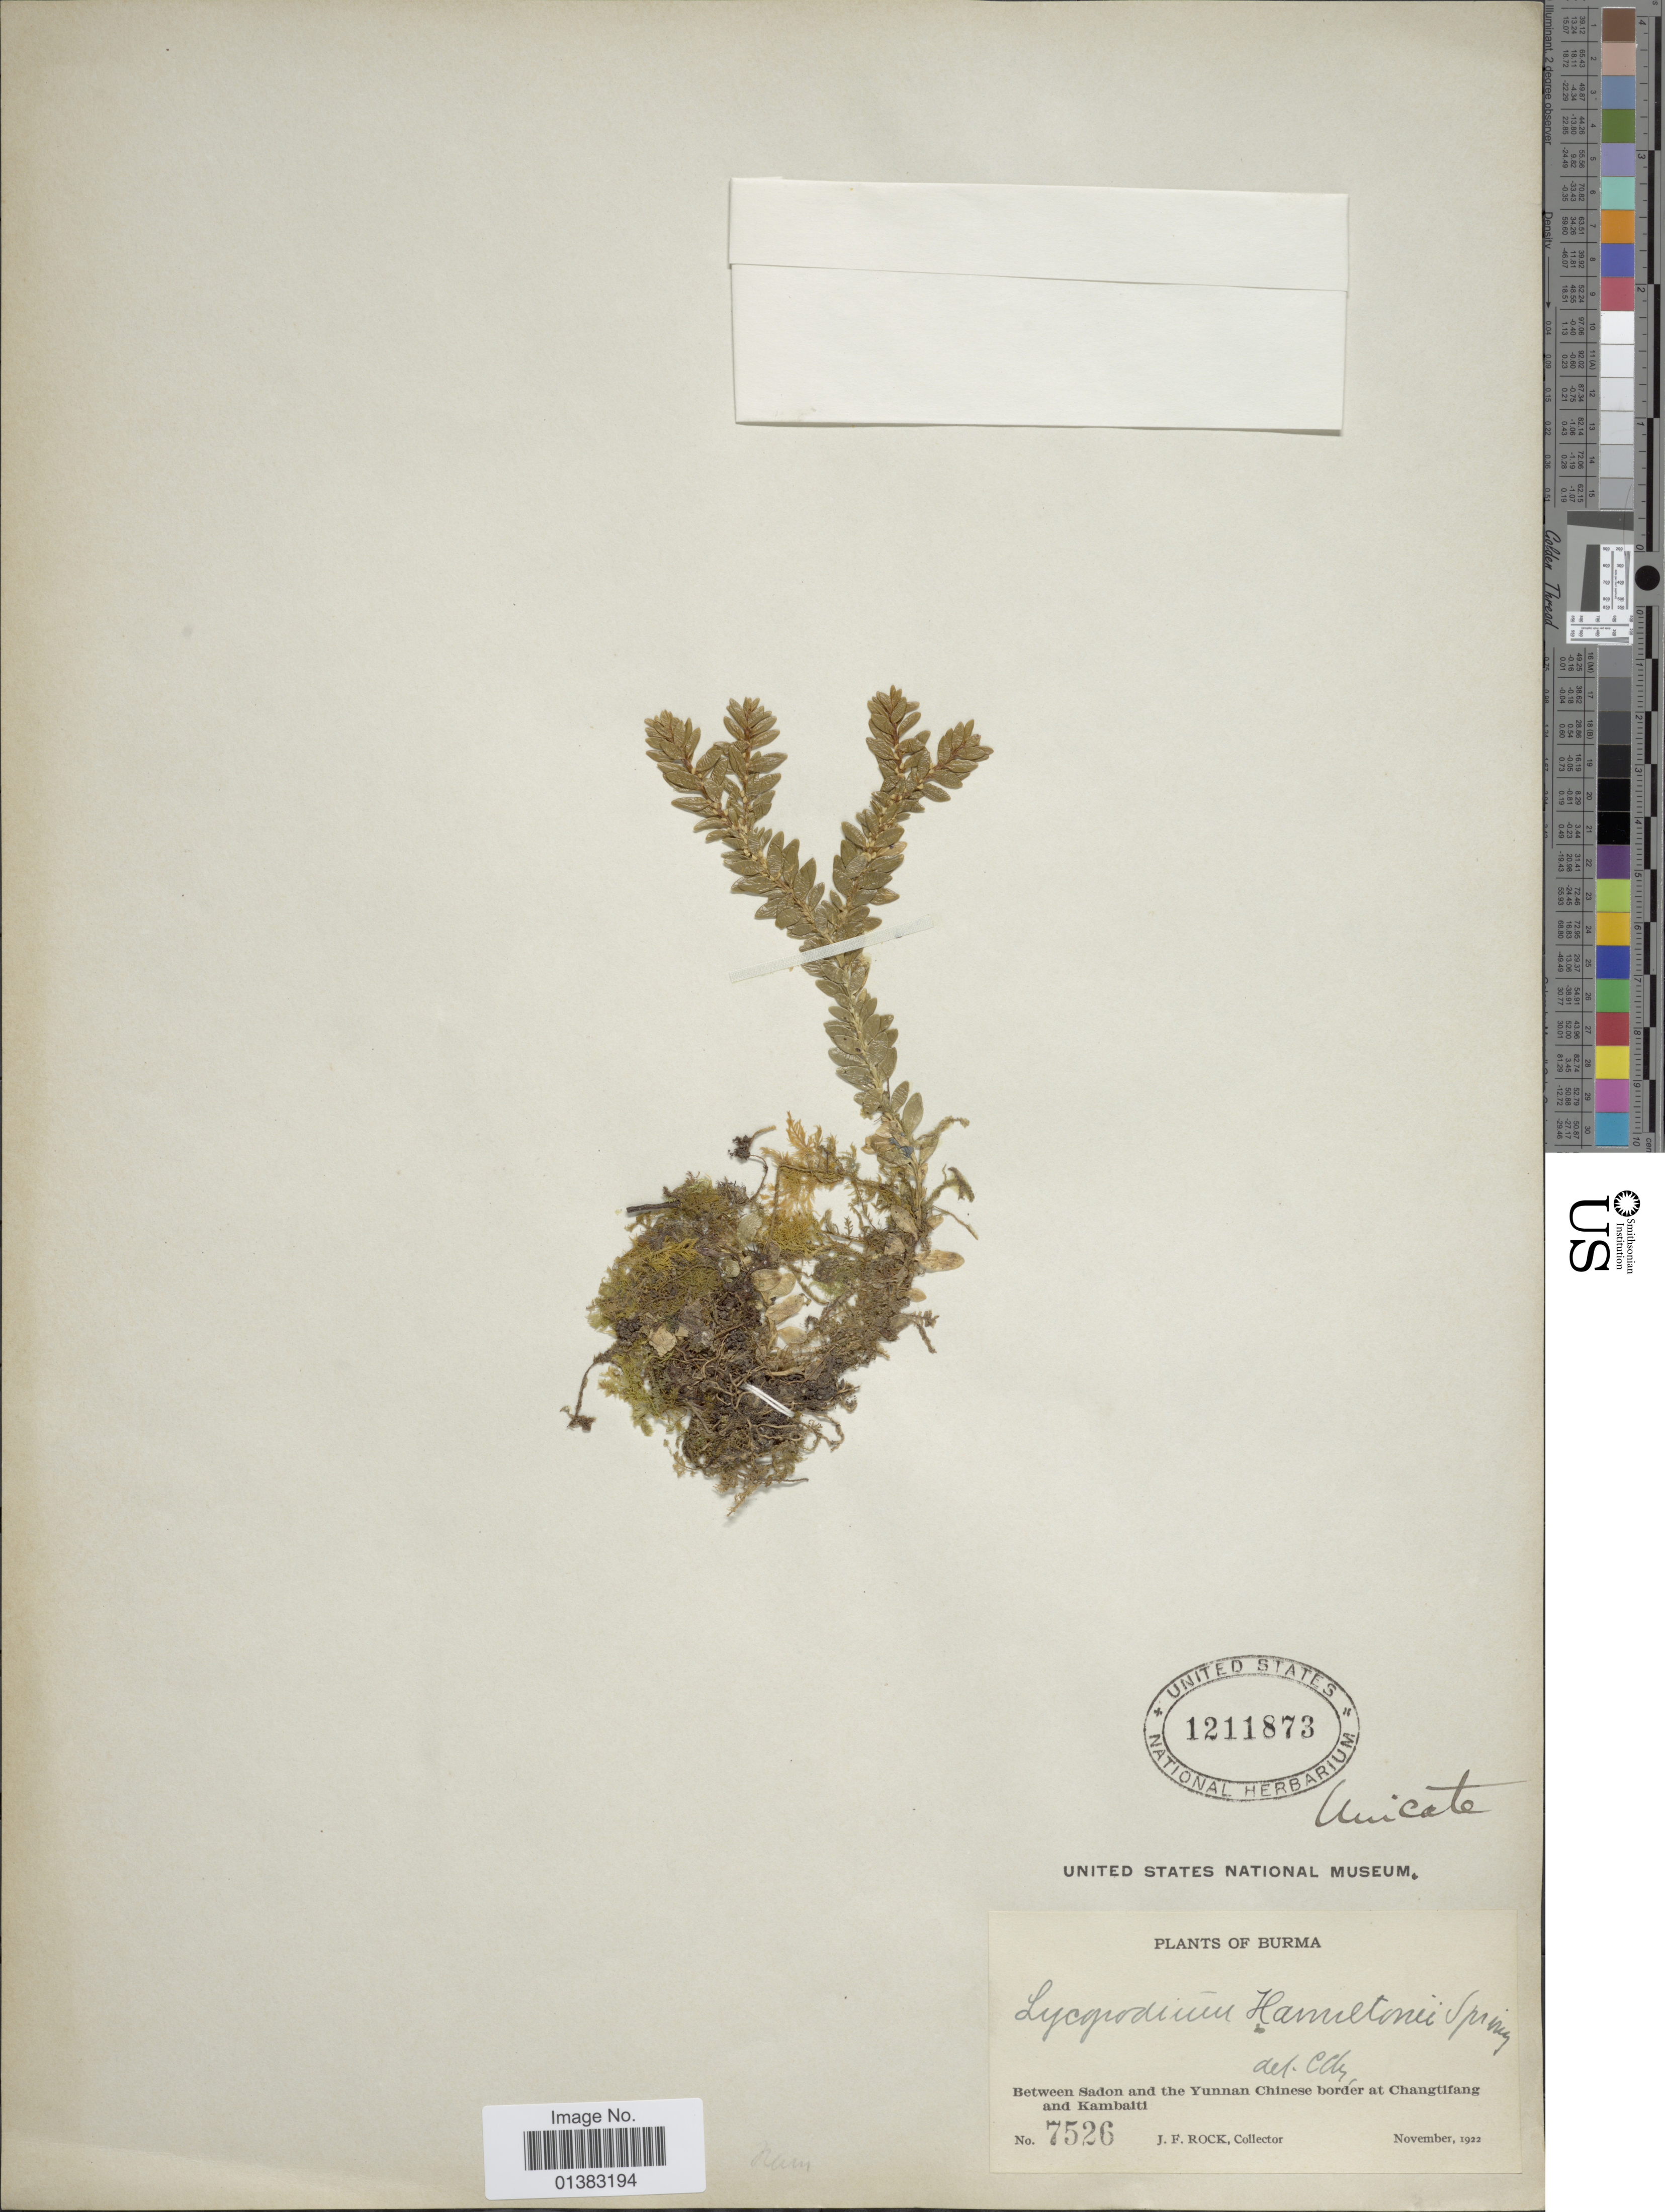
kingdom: Plantae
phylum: Tracheophyta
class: Lycopodiopsida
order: Lycopodiales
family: Lycopodiaceae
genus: Phlegmariurus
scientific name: Phlegmariurus hamiltonii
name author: (Spreng.) Á. Löve & D. Löve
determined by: Field, A. R.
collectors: J. Rock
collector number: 7526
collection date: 1922-11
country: Myanmar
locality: Burma, Between Sadon and the Yunnan Chinese border at Changtifang and Kambaiti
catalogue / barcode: US 1211873